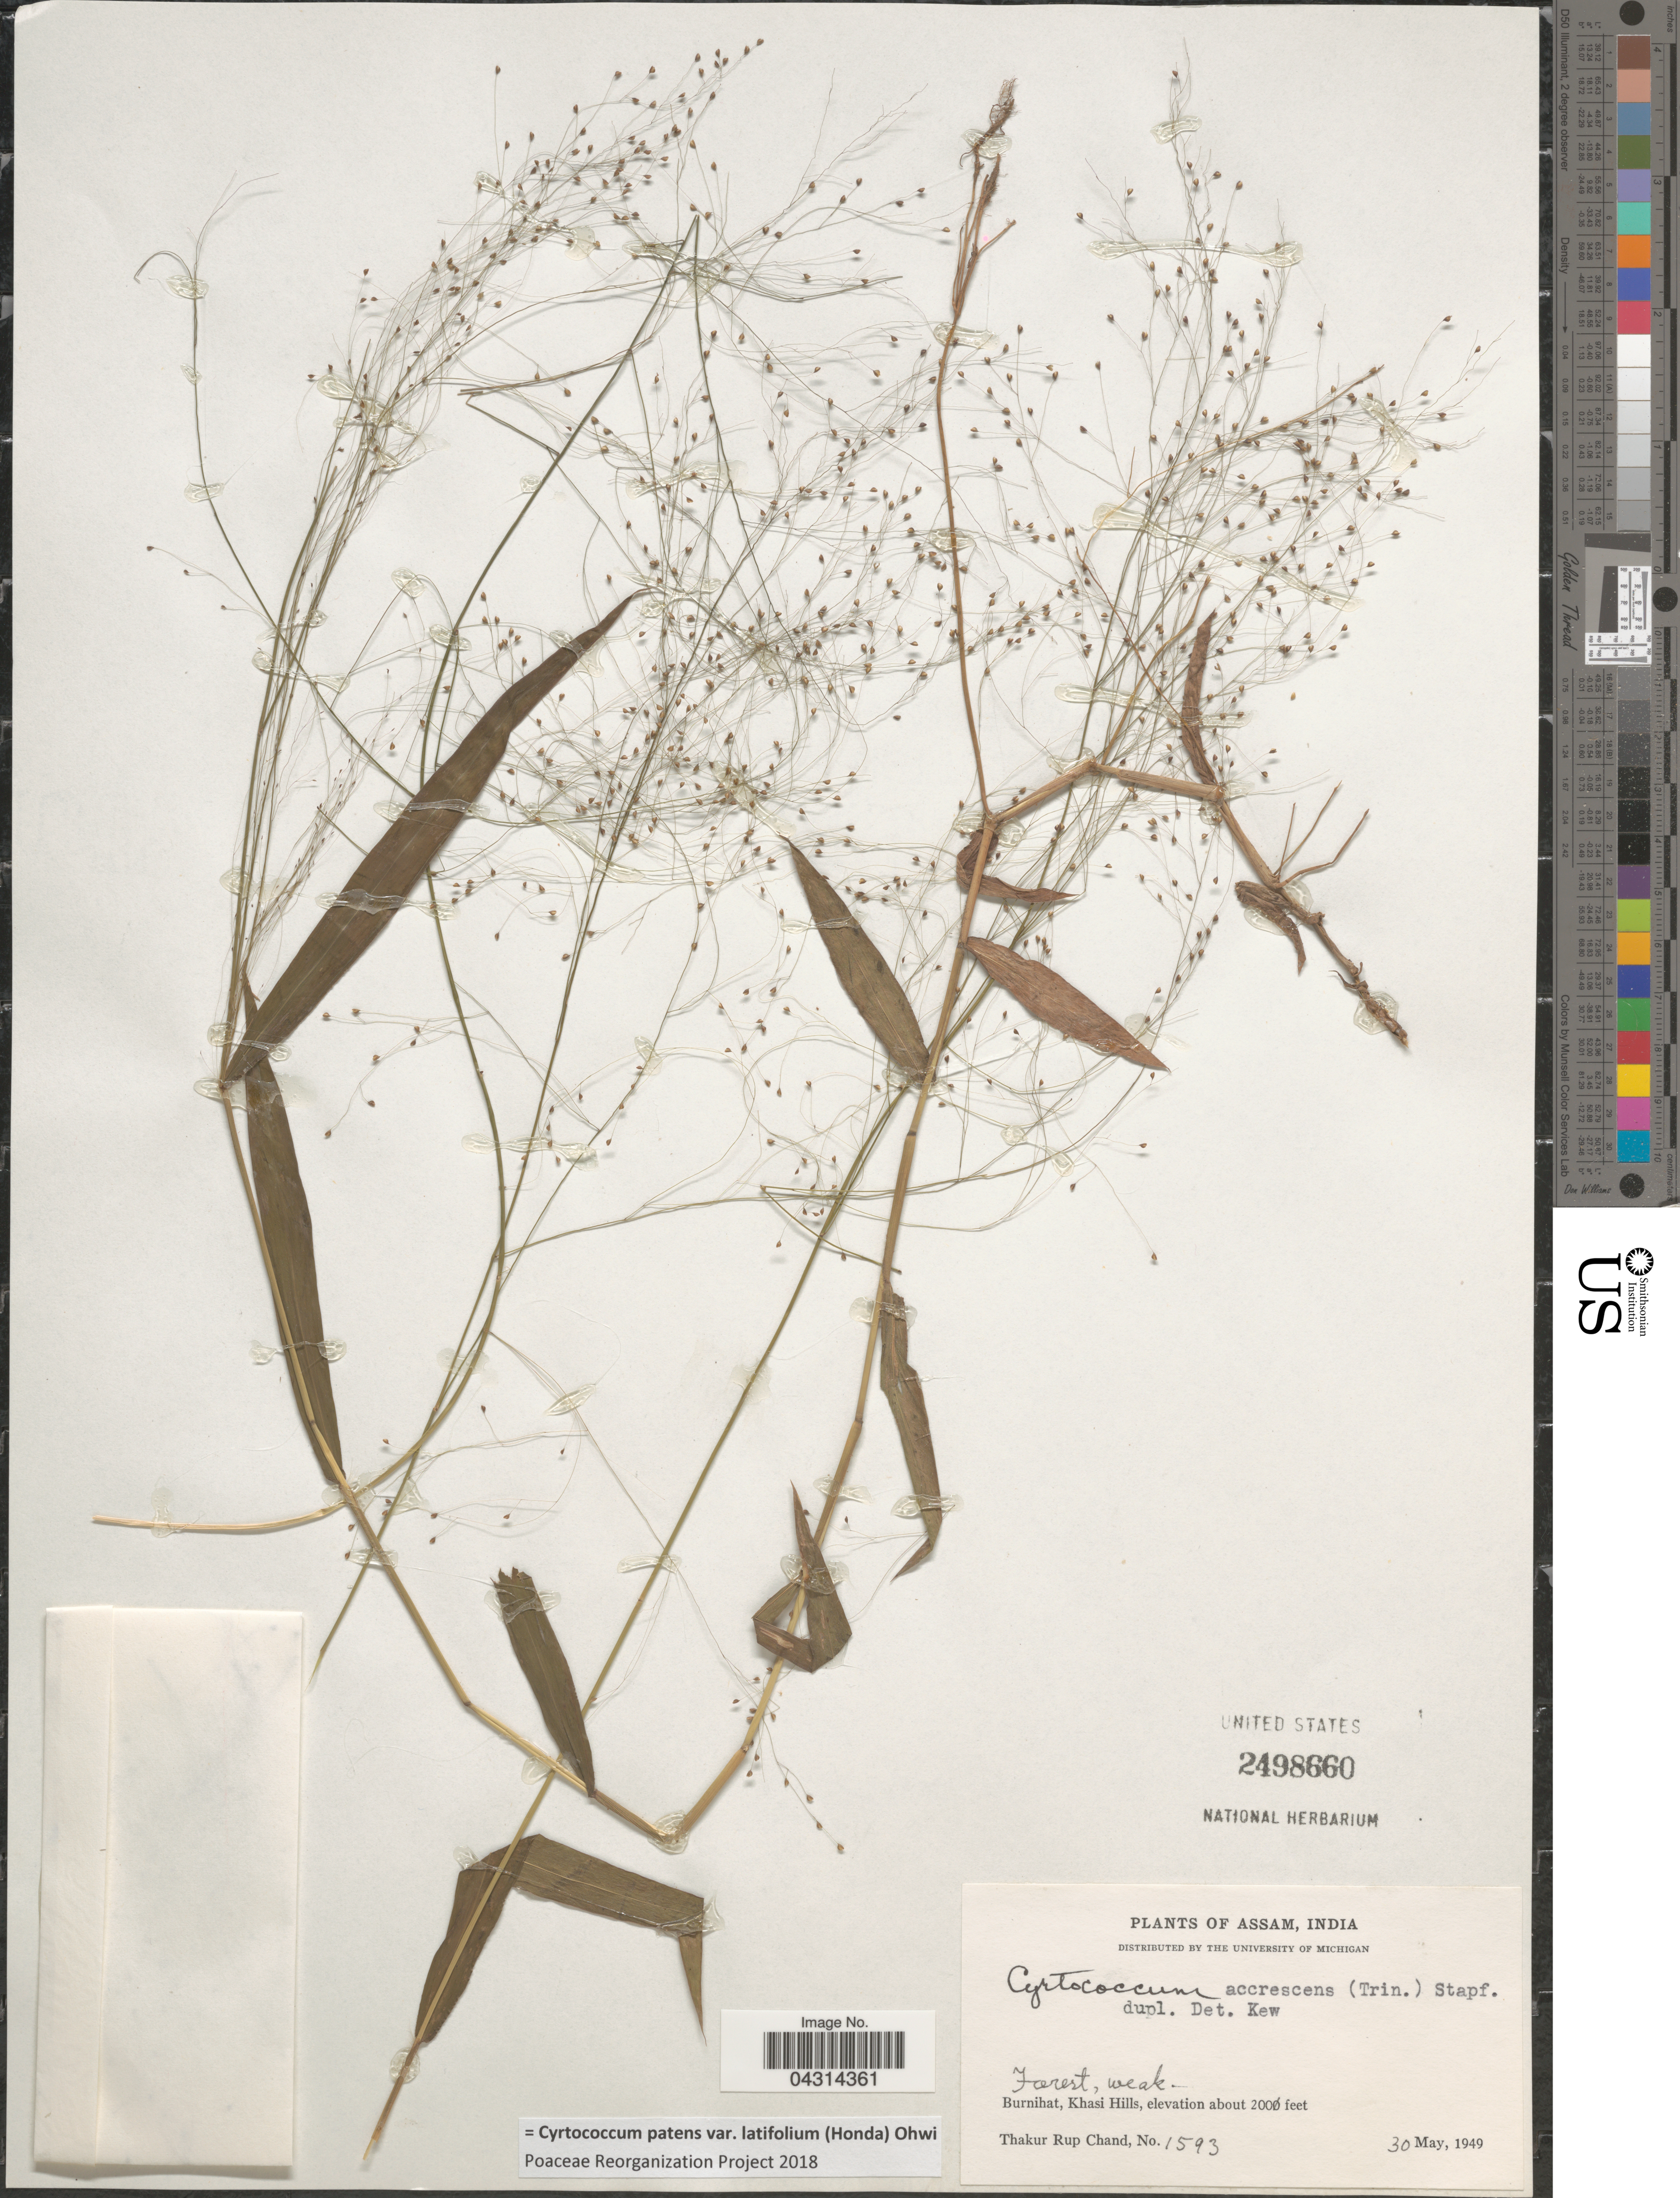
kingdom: Plantae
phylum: Tracheophyta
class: Liliopsida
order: Poales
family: Poaceae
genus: Cyrtococcum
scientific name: Cyrtococcum patens var. latifolium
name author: (Honda) Ohwi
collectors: T. R. Chand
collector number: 1593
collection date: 1949-05-30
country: India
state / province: Meghalaya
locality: Burnihat, Khasi Hills.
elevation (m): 61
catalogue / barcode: US 2498660